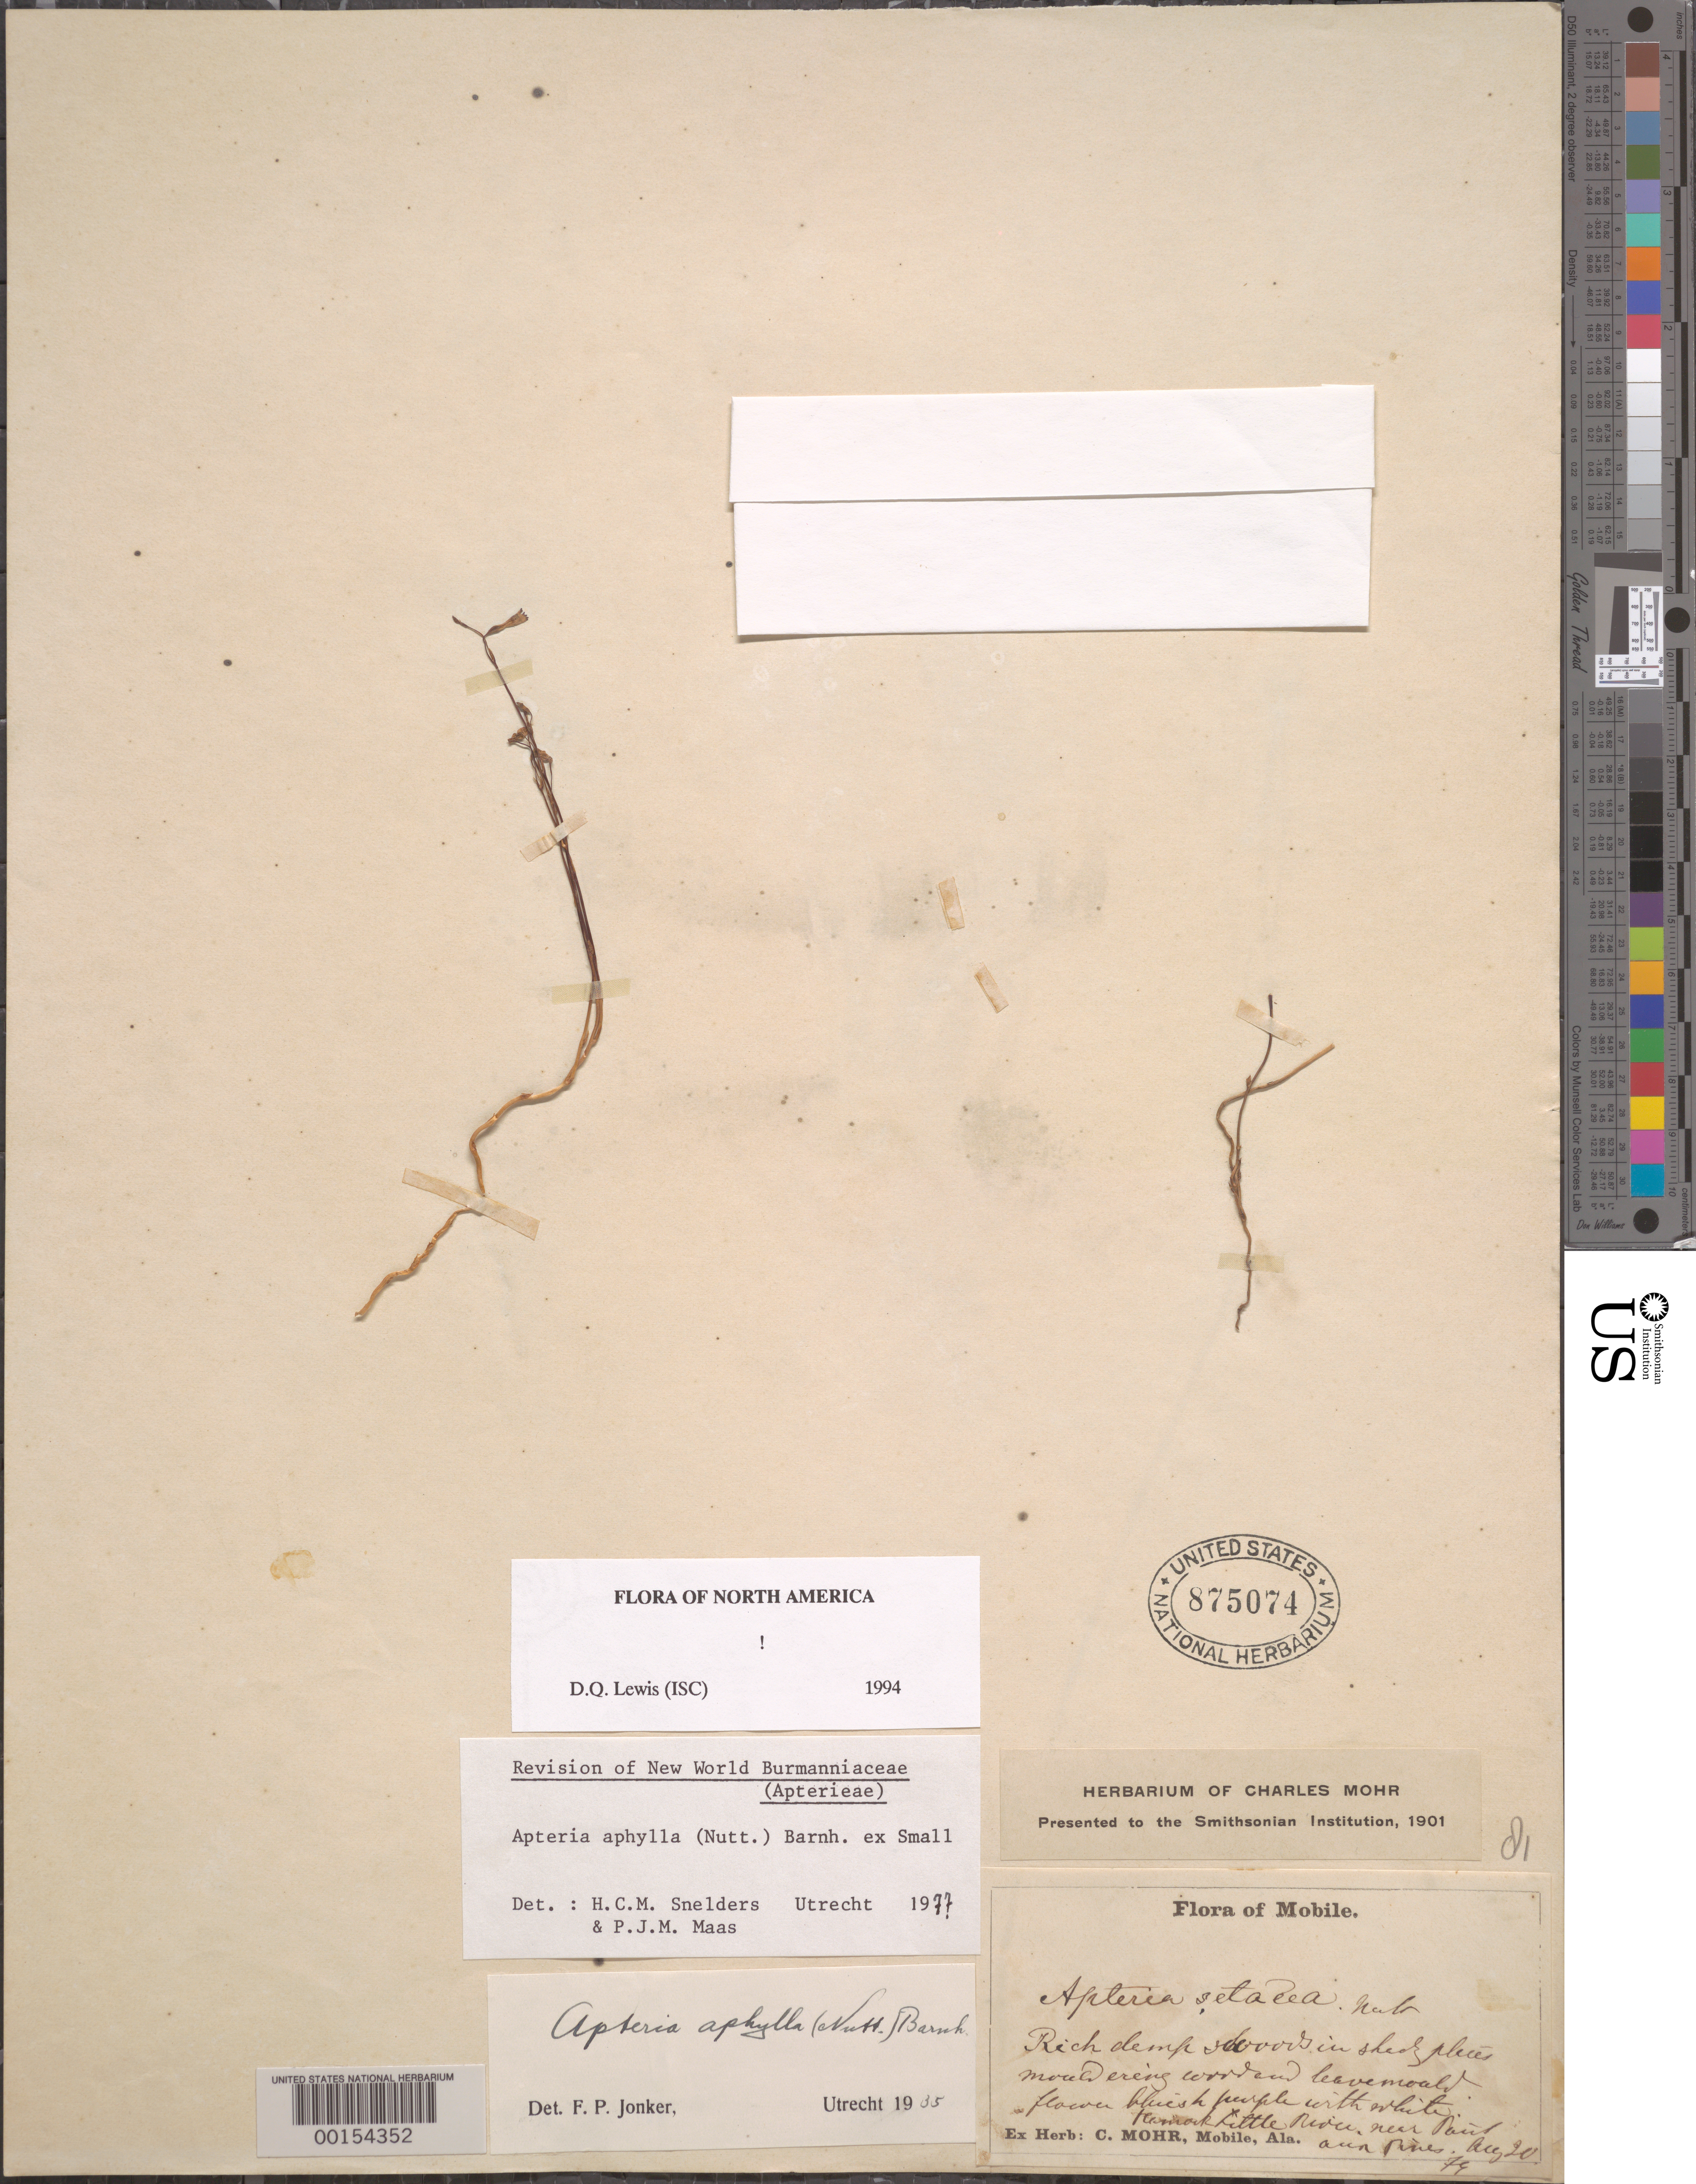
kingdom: Plantae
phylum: Tracheophyta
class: Liliopsida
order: Dioscoreales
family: Burmanniaceae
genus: Apteria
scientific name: Apteria aphylla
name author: (Nutt.) Barnhart ex Small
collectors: C. T. Mohr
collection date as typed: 20 Aug 1879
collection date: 1879-08-20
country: United States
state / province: Alabama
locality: Near point ann pines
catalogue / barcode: US 875074